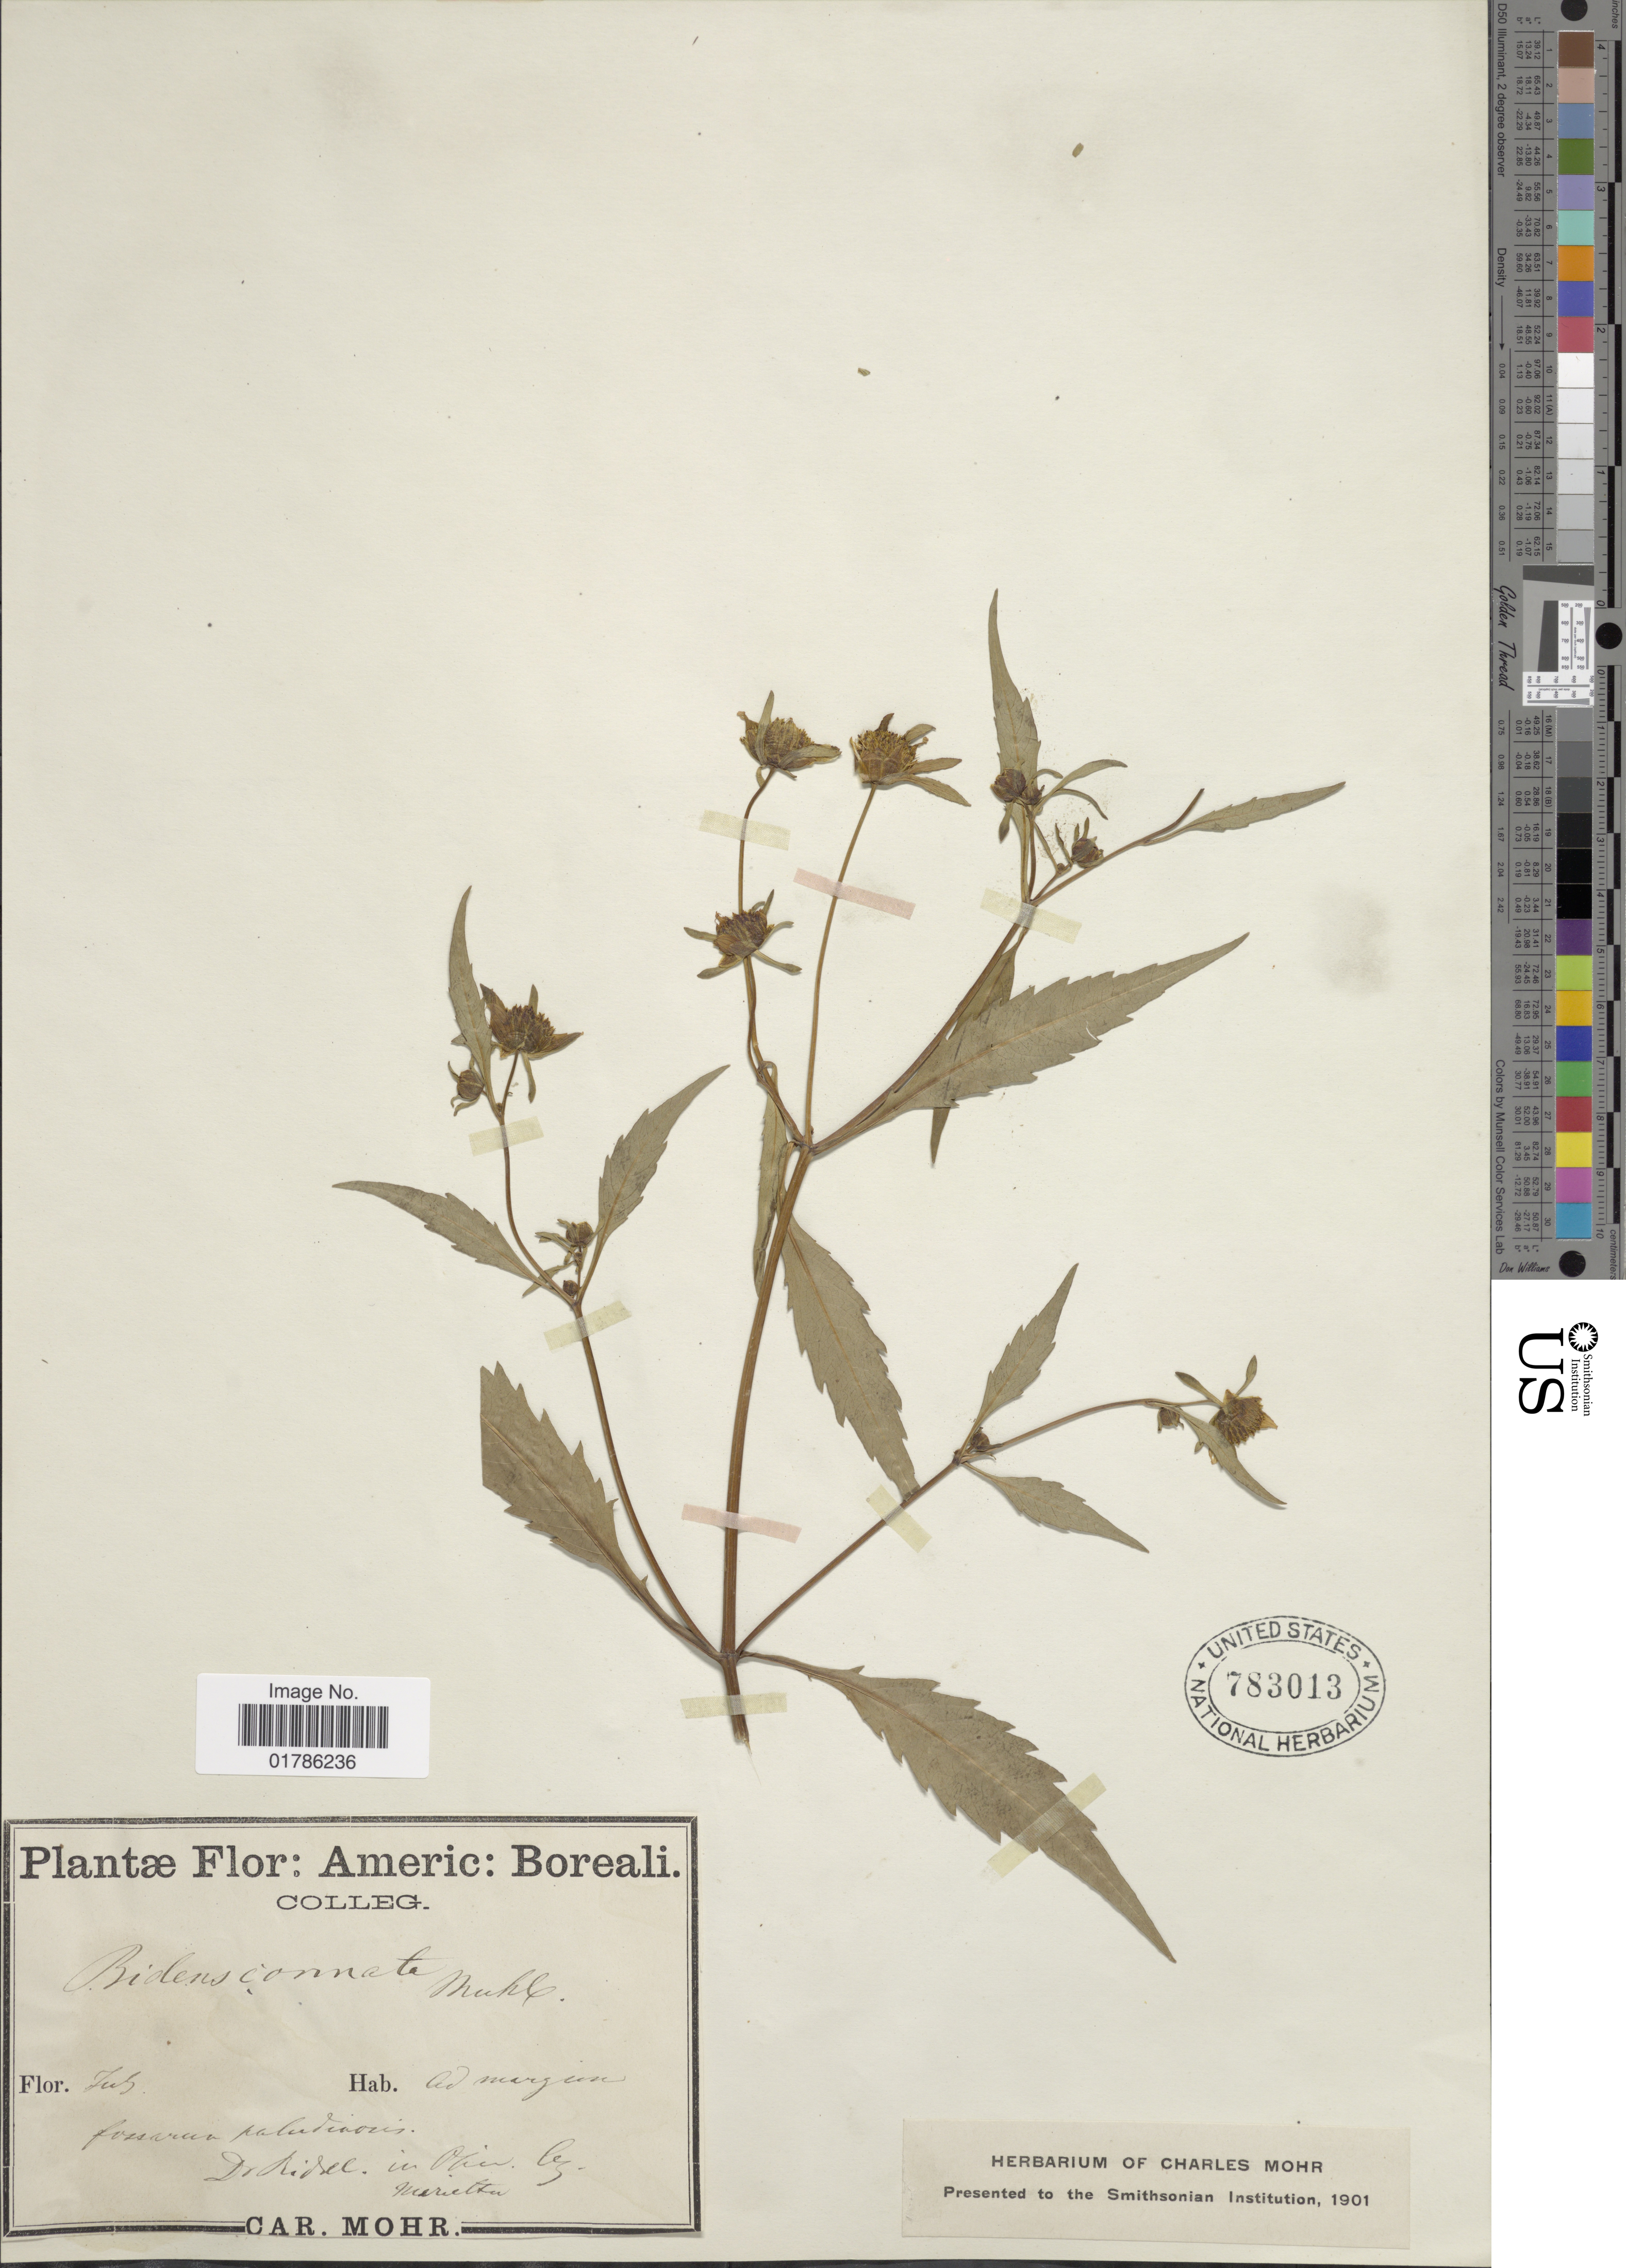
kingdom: Plantae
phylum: Tracheophyta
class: Magnoliopsida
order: Asterales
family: Asteraceae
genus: Bidens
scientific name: Bidens connata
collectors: C. T. Mohr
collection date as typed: July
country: United States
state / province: Georgia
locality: Marietta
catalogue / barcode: US 783013